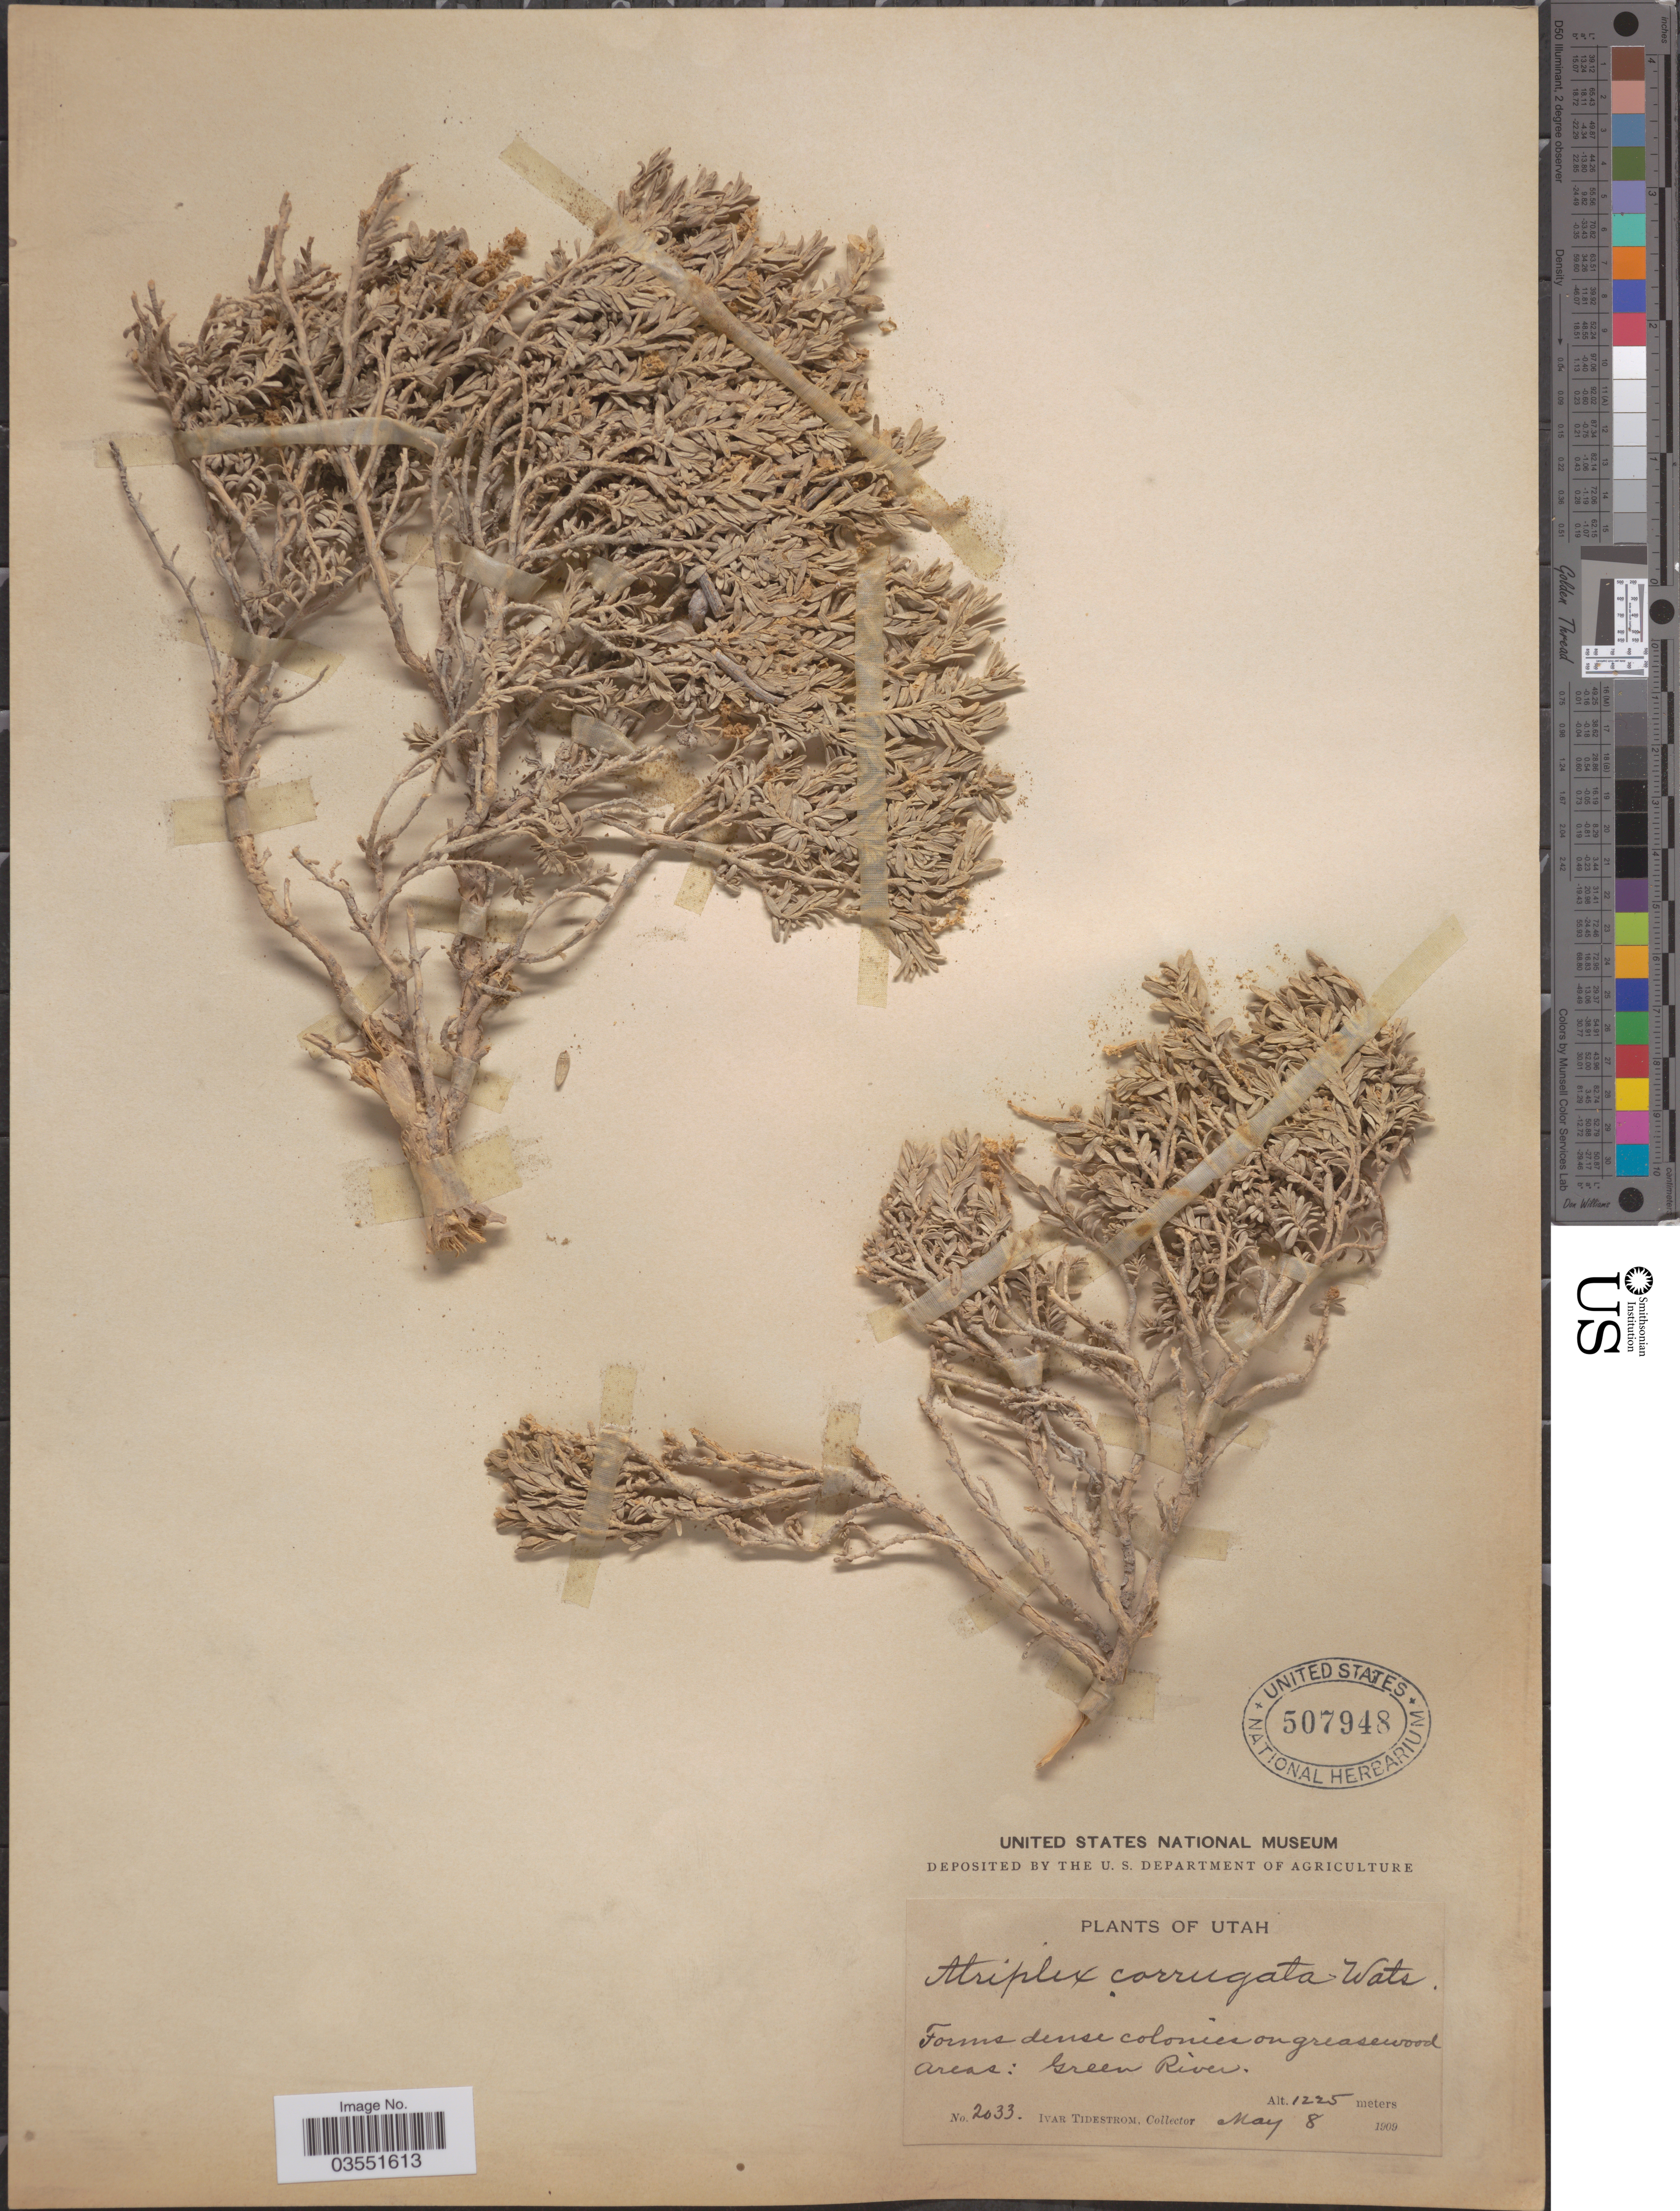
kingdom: Plantae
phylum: Tracheophyta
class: Magnoliopsida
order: Caryophyllales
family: Amaranthaceae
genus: Atriplex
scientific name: Atriplex corrugata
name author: S. Watson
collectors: I. F. Tidestrom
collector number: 2033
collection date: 1909-05-08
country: United States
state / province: Utah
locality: On greasewood areas: Green River.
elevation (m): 1225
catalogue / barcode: US 507948